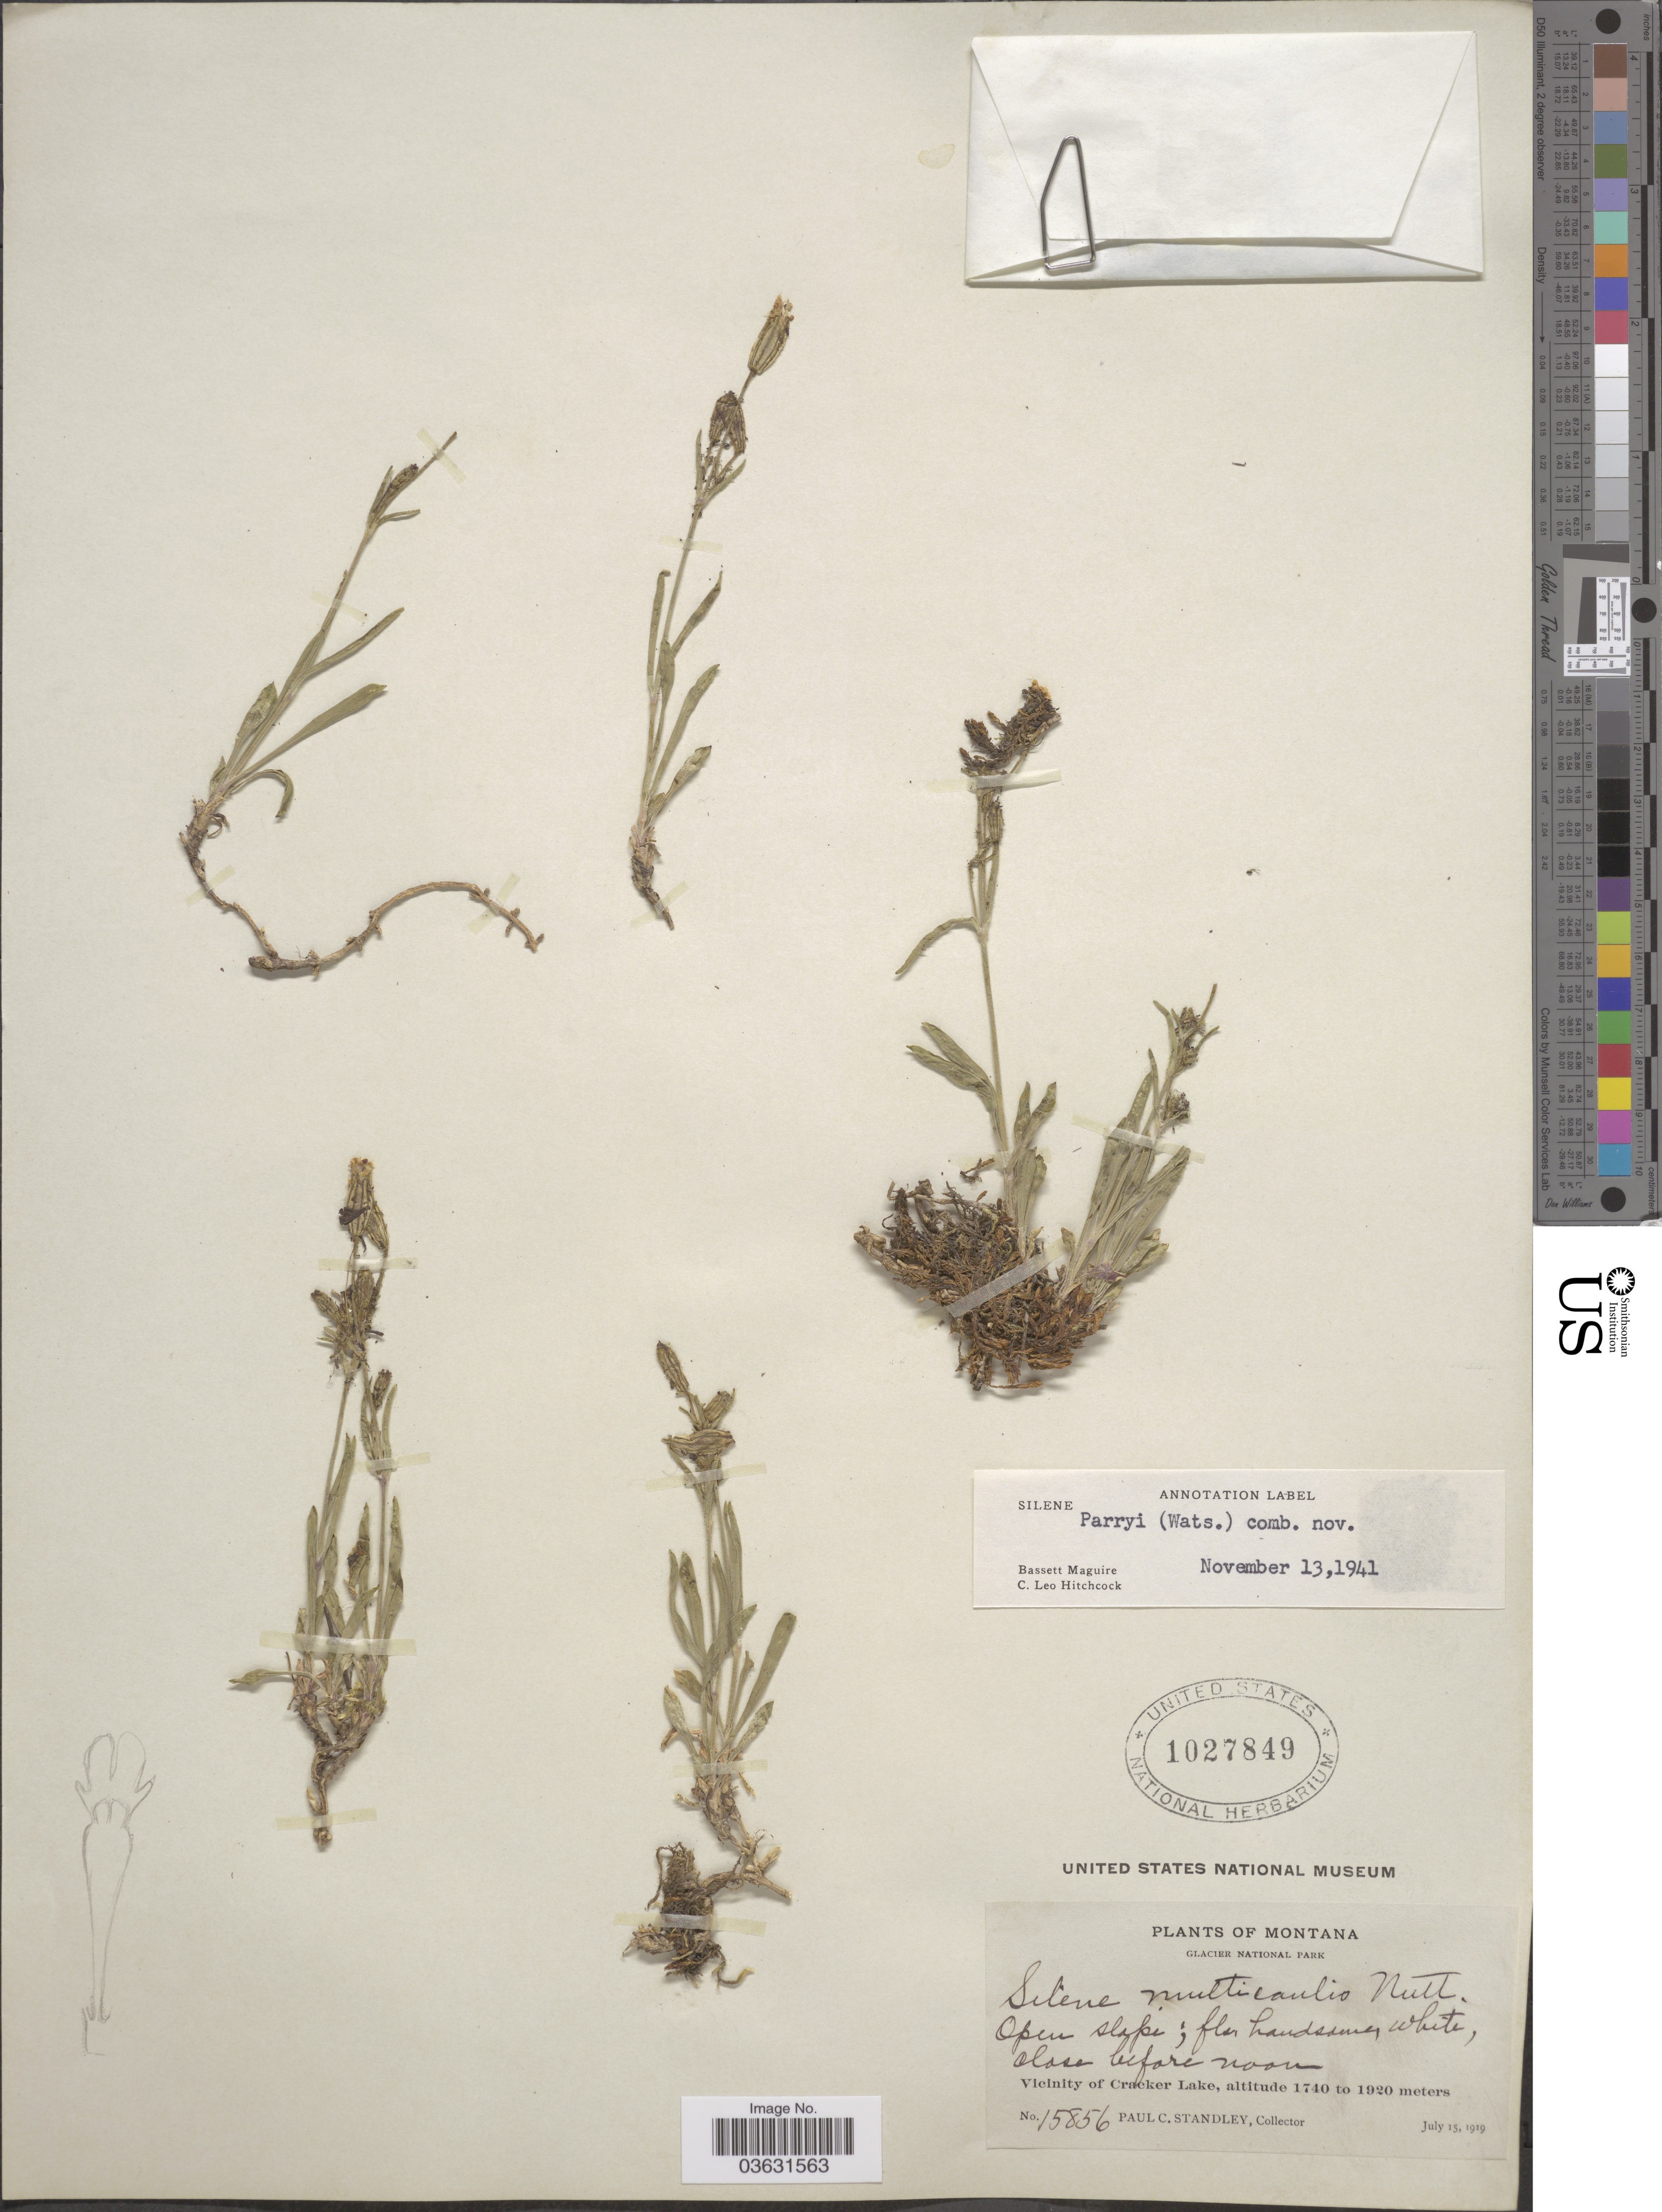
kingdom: Plantae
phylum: Tracheophyta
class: Magnoliopsida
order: Caryophyllales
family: Caryophyllaceae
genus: Silene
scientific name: Silene parryi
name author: (S. Watson) C.L. Hitchc. & Maguire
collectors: P. C. Standley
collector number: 15856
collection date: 1919-07-15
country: United States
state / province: Montana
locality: Glacier National Park. Vicinity of Cracker Lake.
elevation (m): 1740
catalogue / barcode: US 1027849